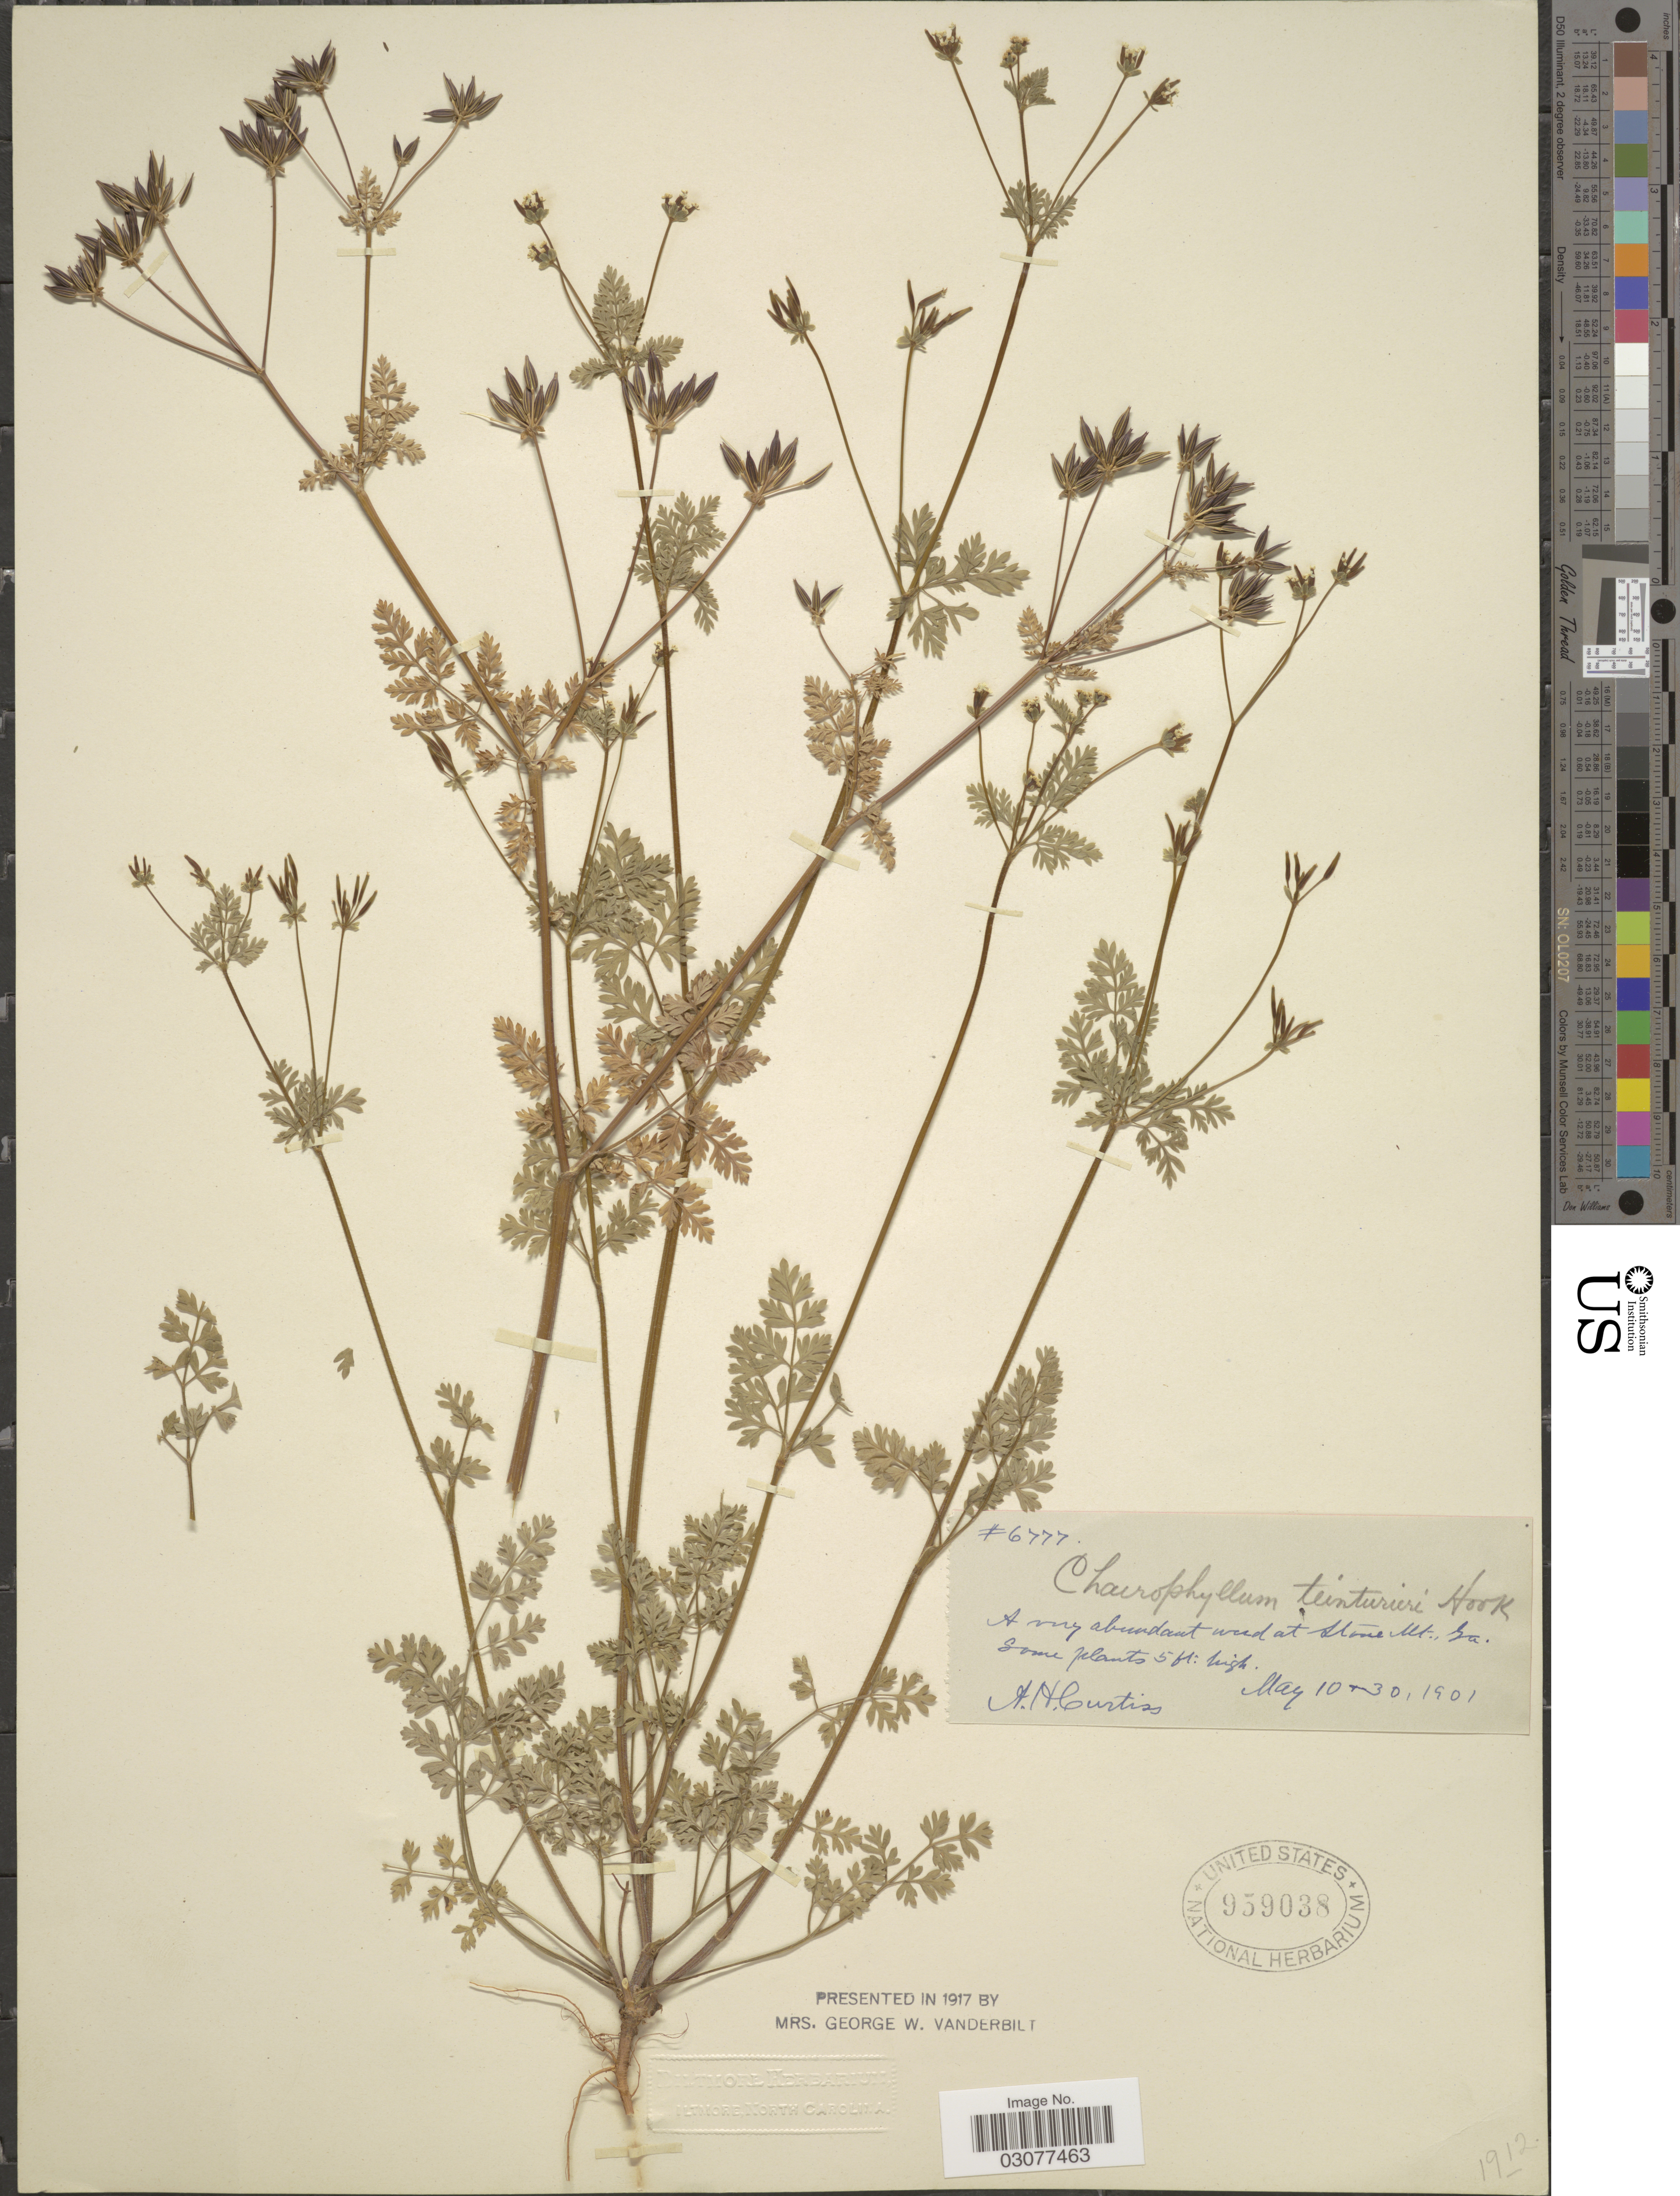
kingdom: Plantae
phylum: Tracheophyta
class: Magnoliopsida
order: Apiales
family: Apiaceae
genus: Chaerophyllum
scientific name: Chaerophyllum tainturieri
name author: Hook.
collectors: A. H. Curtiss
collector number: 6777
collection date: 1901-05-10/1901-05-30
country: United States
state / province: Georgia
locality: A very abundant weed at stone Mt.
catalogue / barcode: US 959038